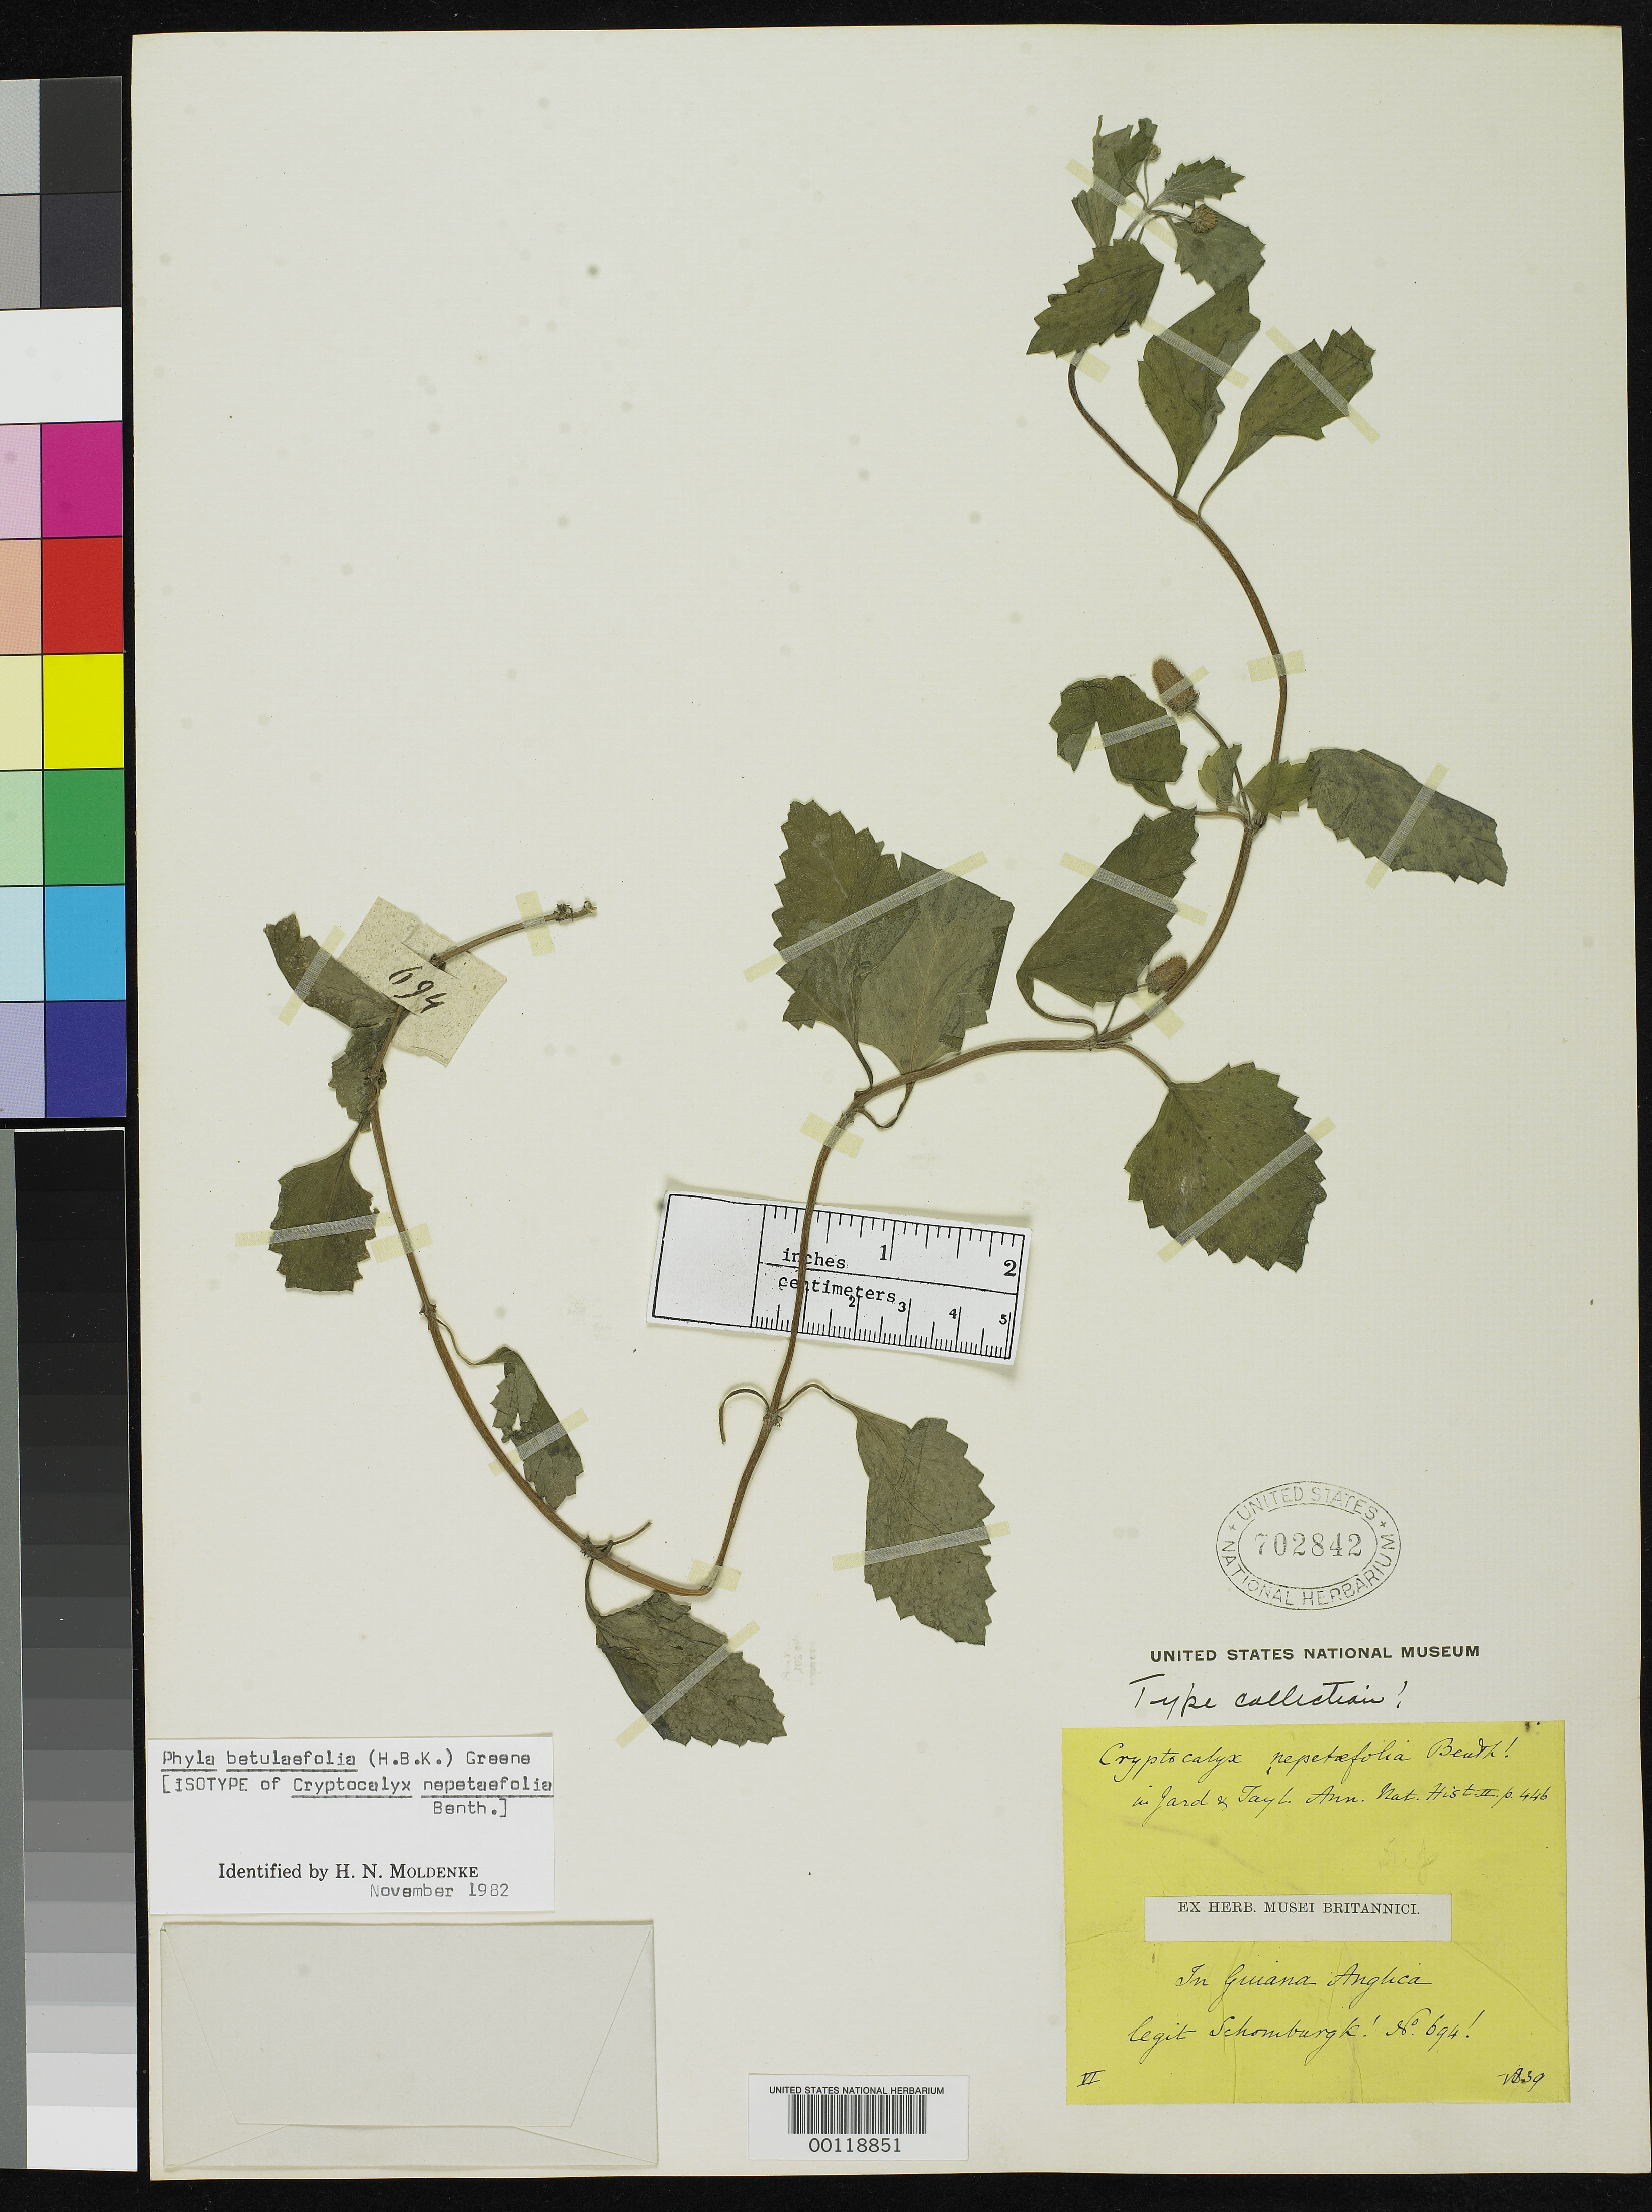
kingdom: Plantae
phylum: Tracheophyta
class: Magnoliopsida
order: Lamiales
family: Verbenaceae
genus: Cryptocalyx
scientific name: Cryptocalyx nepetaefolia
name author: Benth.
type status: Isotype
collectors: R. H. Schomburgk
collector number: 694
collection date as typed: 1839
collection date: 1839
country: Guyana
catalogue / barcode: US 702842